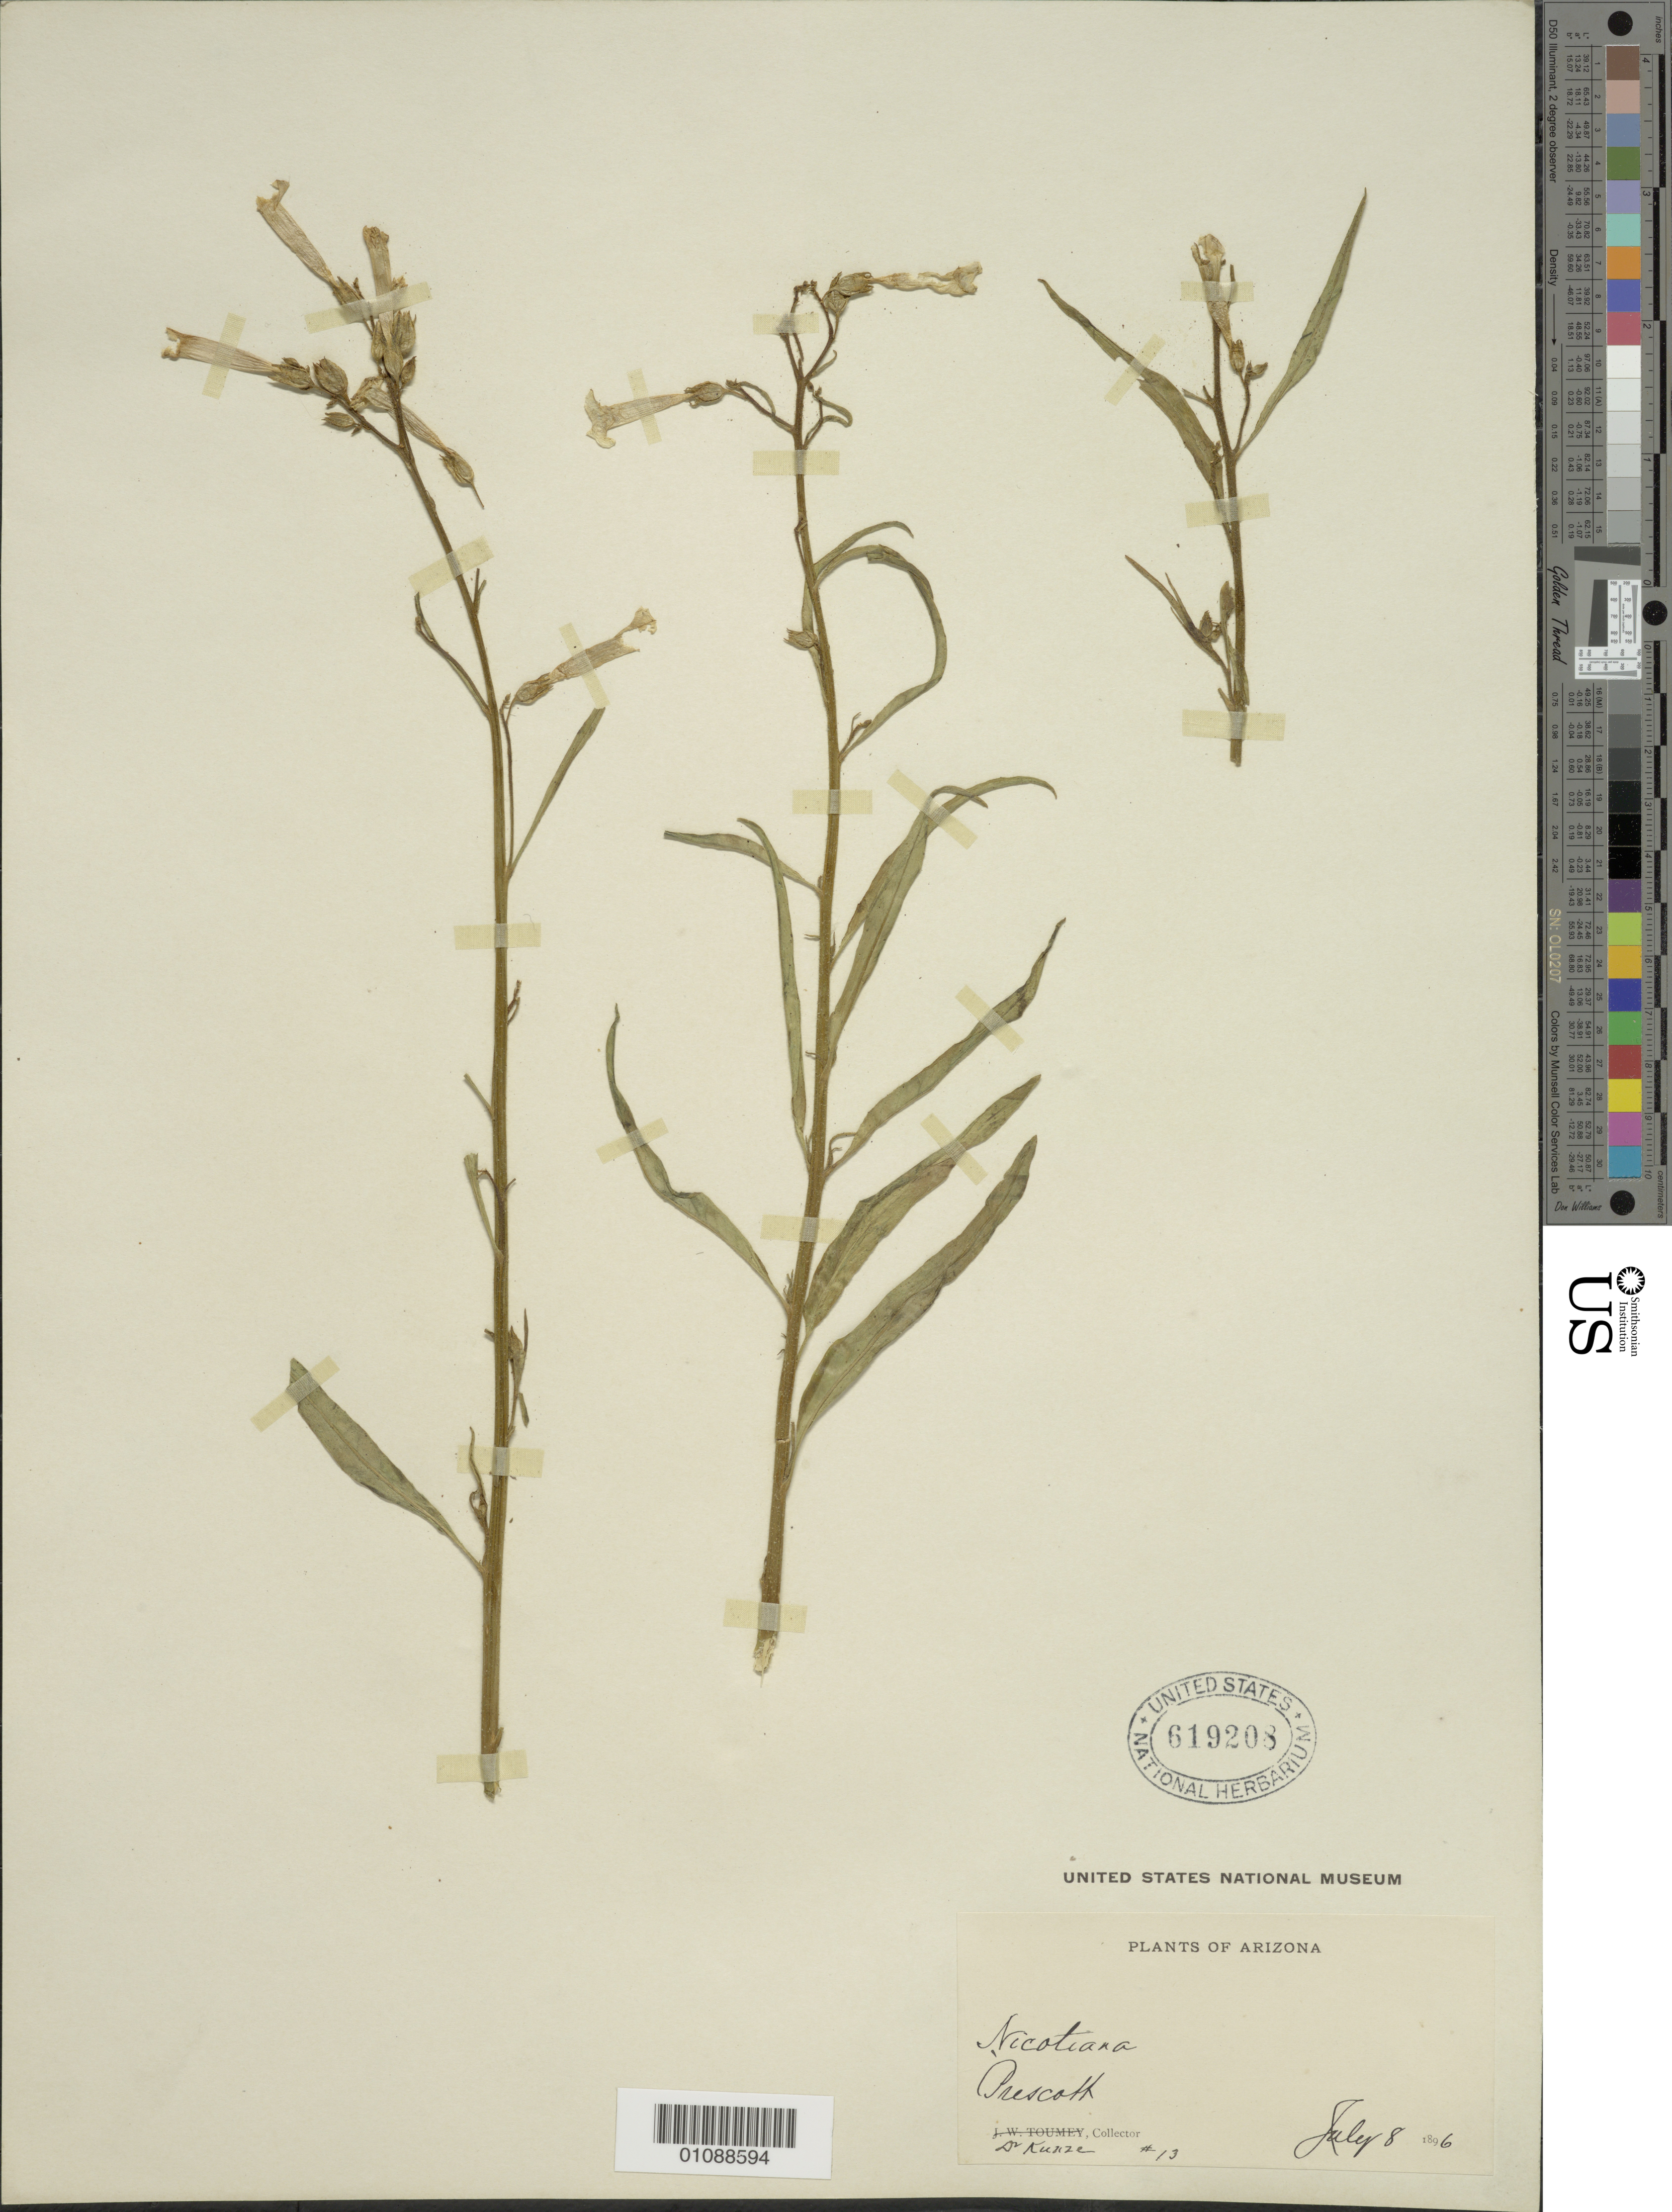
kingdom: Plantae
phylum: Tracheophyta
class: Magnoliopsida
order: Solanales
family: Solanaceae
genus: Nicotiana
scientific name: Nicotiana attenuata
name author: Torr. ex S. Watson in C. King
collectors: -- Kunze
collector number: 13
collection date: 1896-07-08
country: United States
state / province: Arizona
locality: Prescott.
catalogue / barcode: US 619208